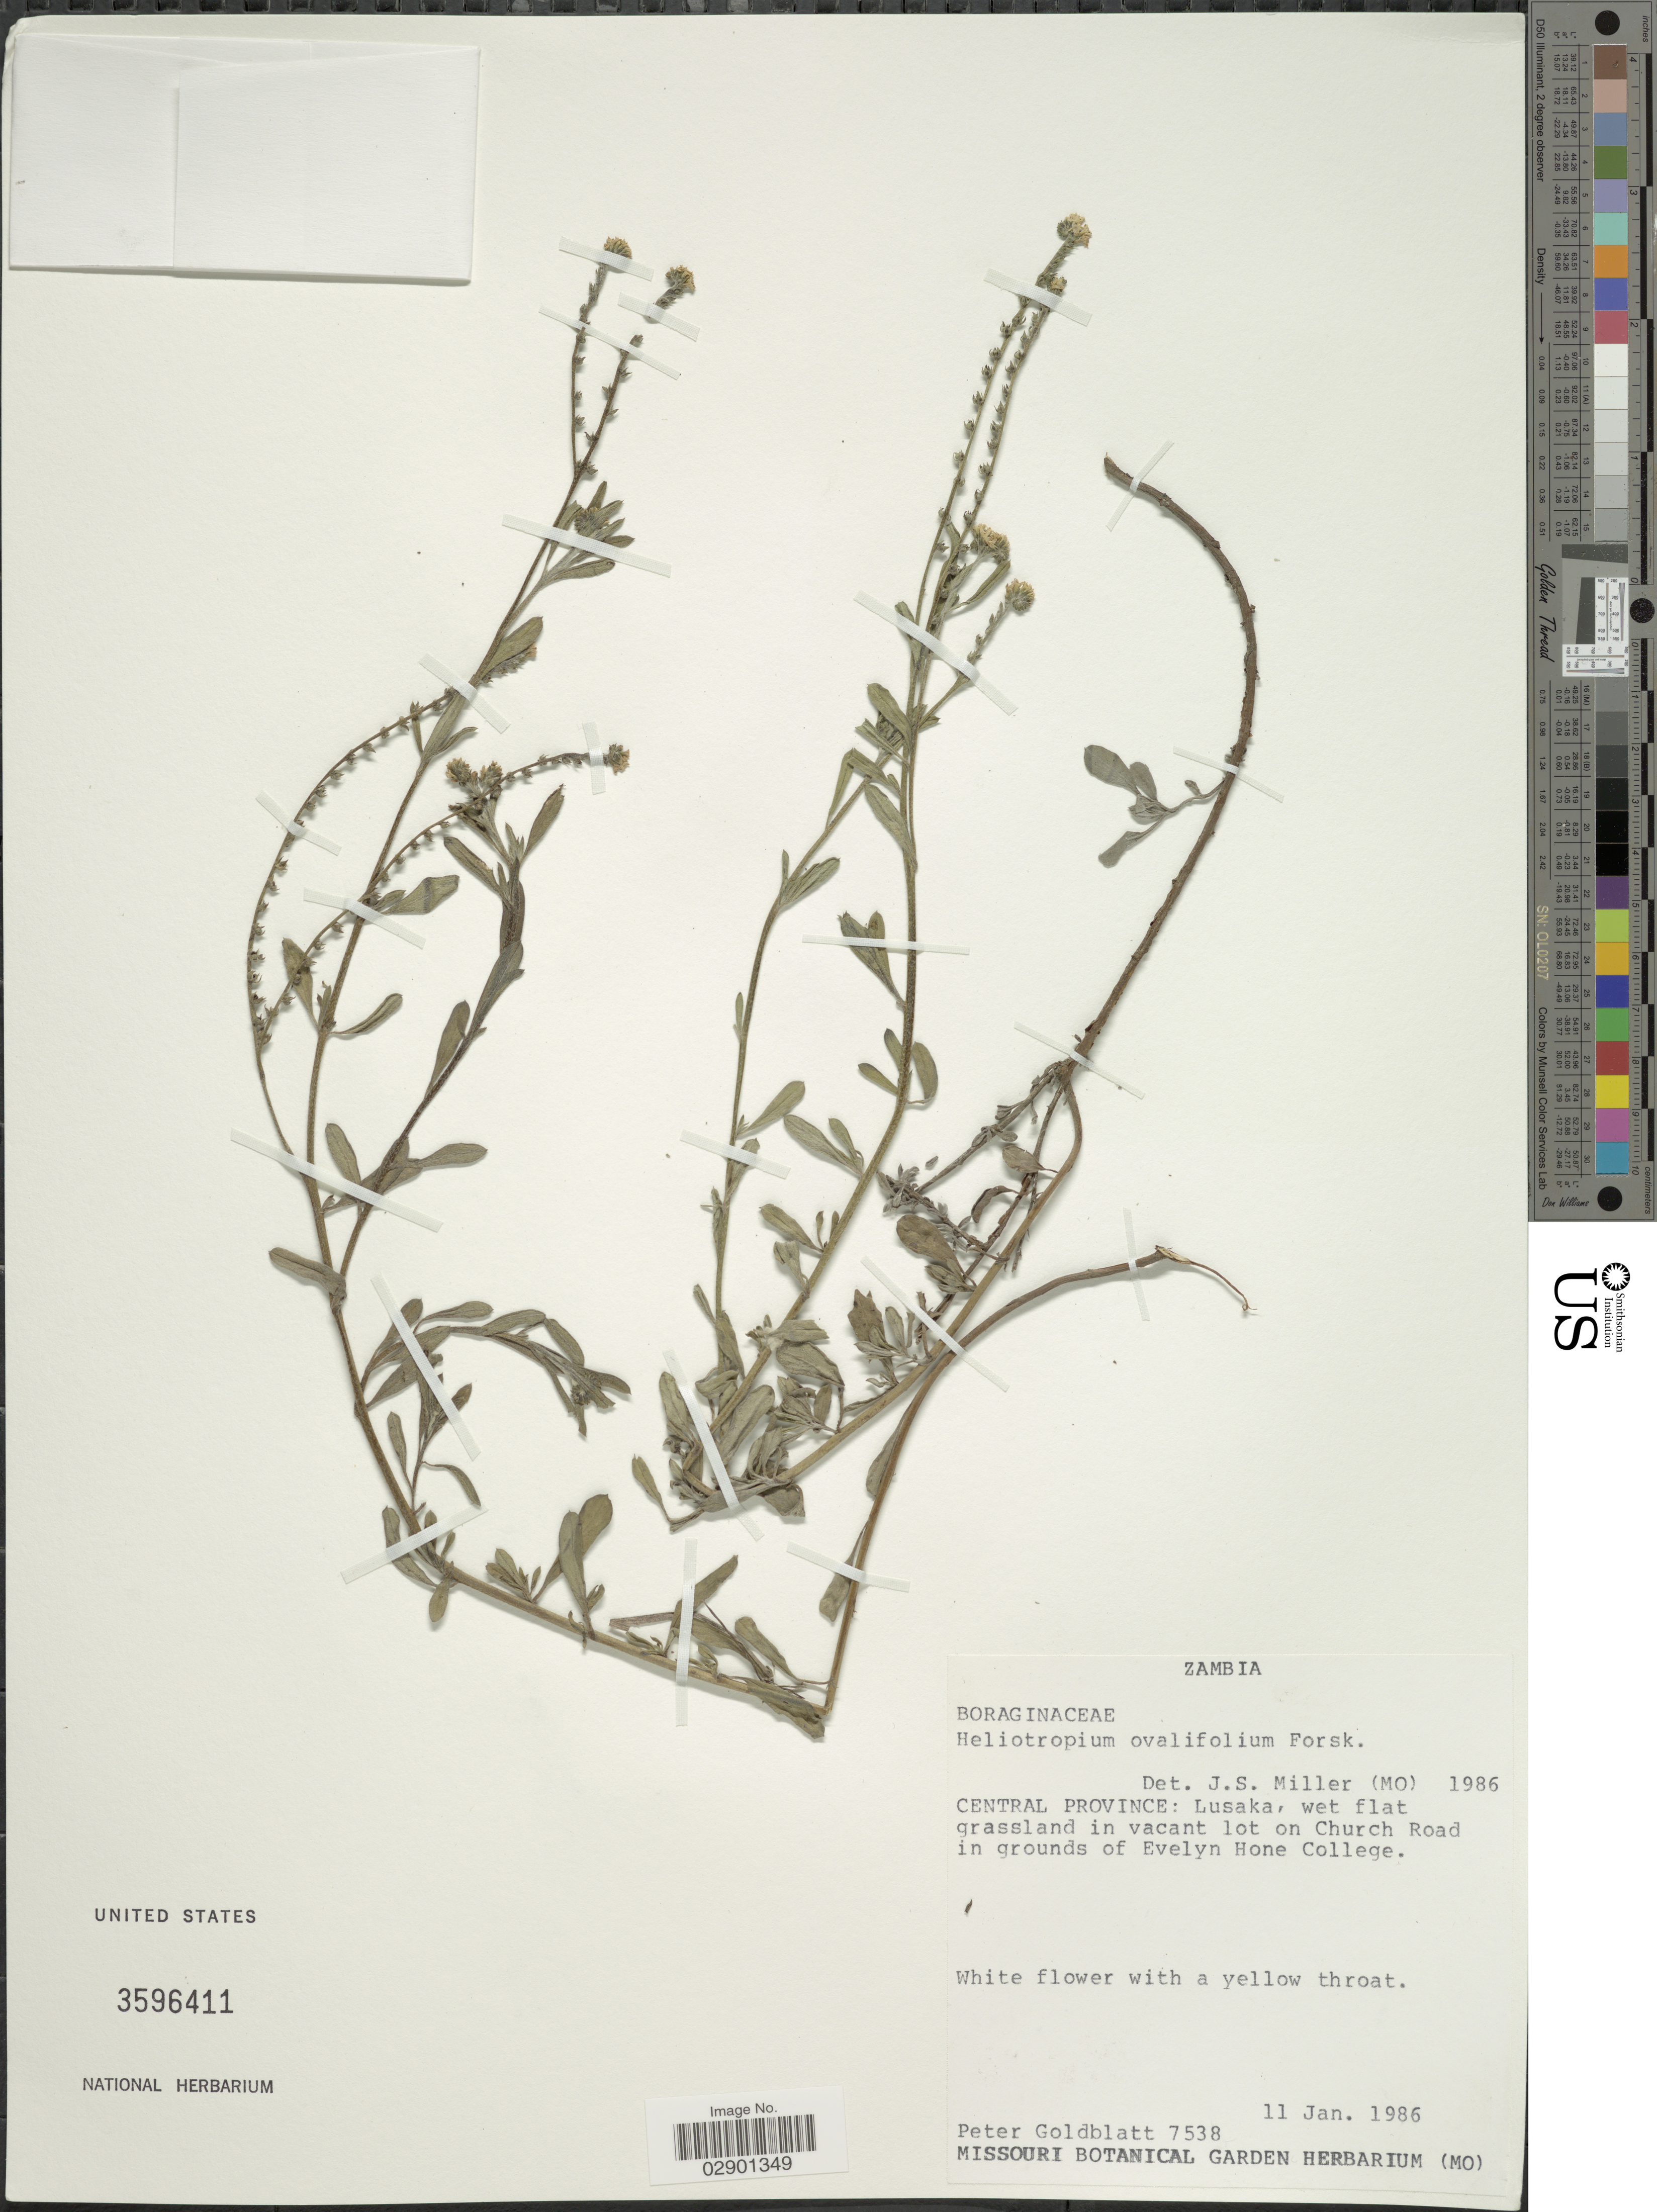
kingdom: Plantae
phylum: Tracheophyta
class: Magnoliopsida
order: Boraginales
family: Heliotropiaceae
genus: Heliotropium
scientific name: Heliotropium ovalifolium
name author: Forssk.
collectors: P. Goldblatt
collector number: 7538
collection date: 1986-01-11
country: Zambia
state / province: Central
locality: Lusaka, wet flat grassland in vacant lot on Church Road in grounds of Evelyn Hone College.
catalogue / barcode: US 3596411